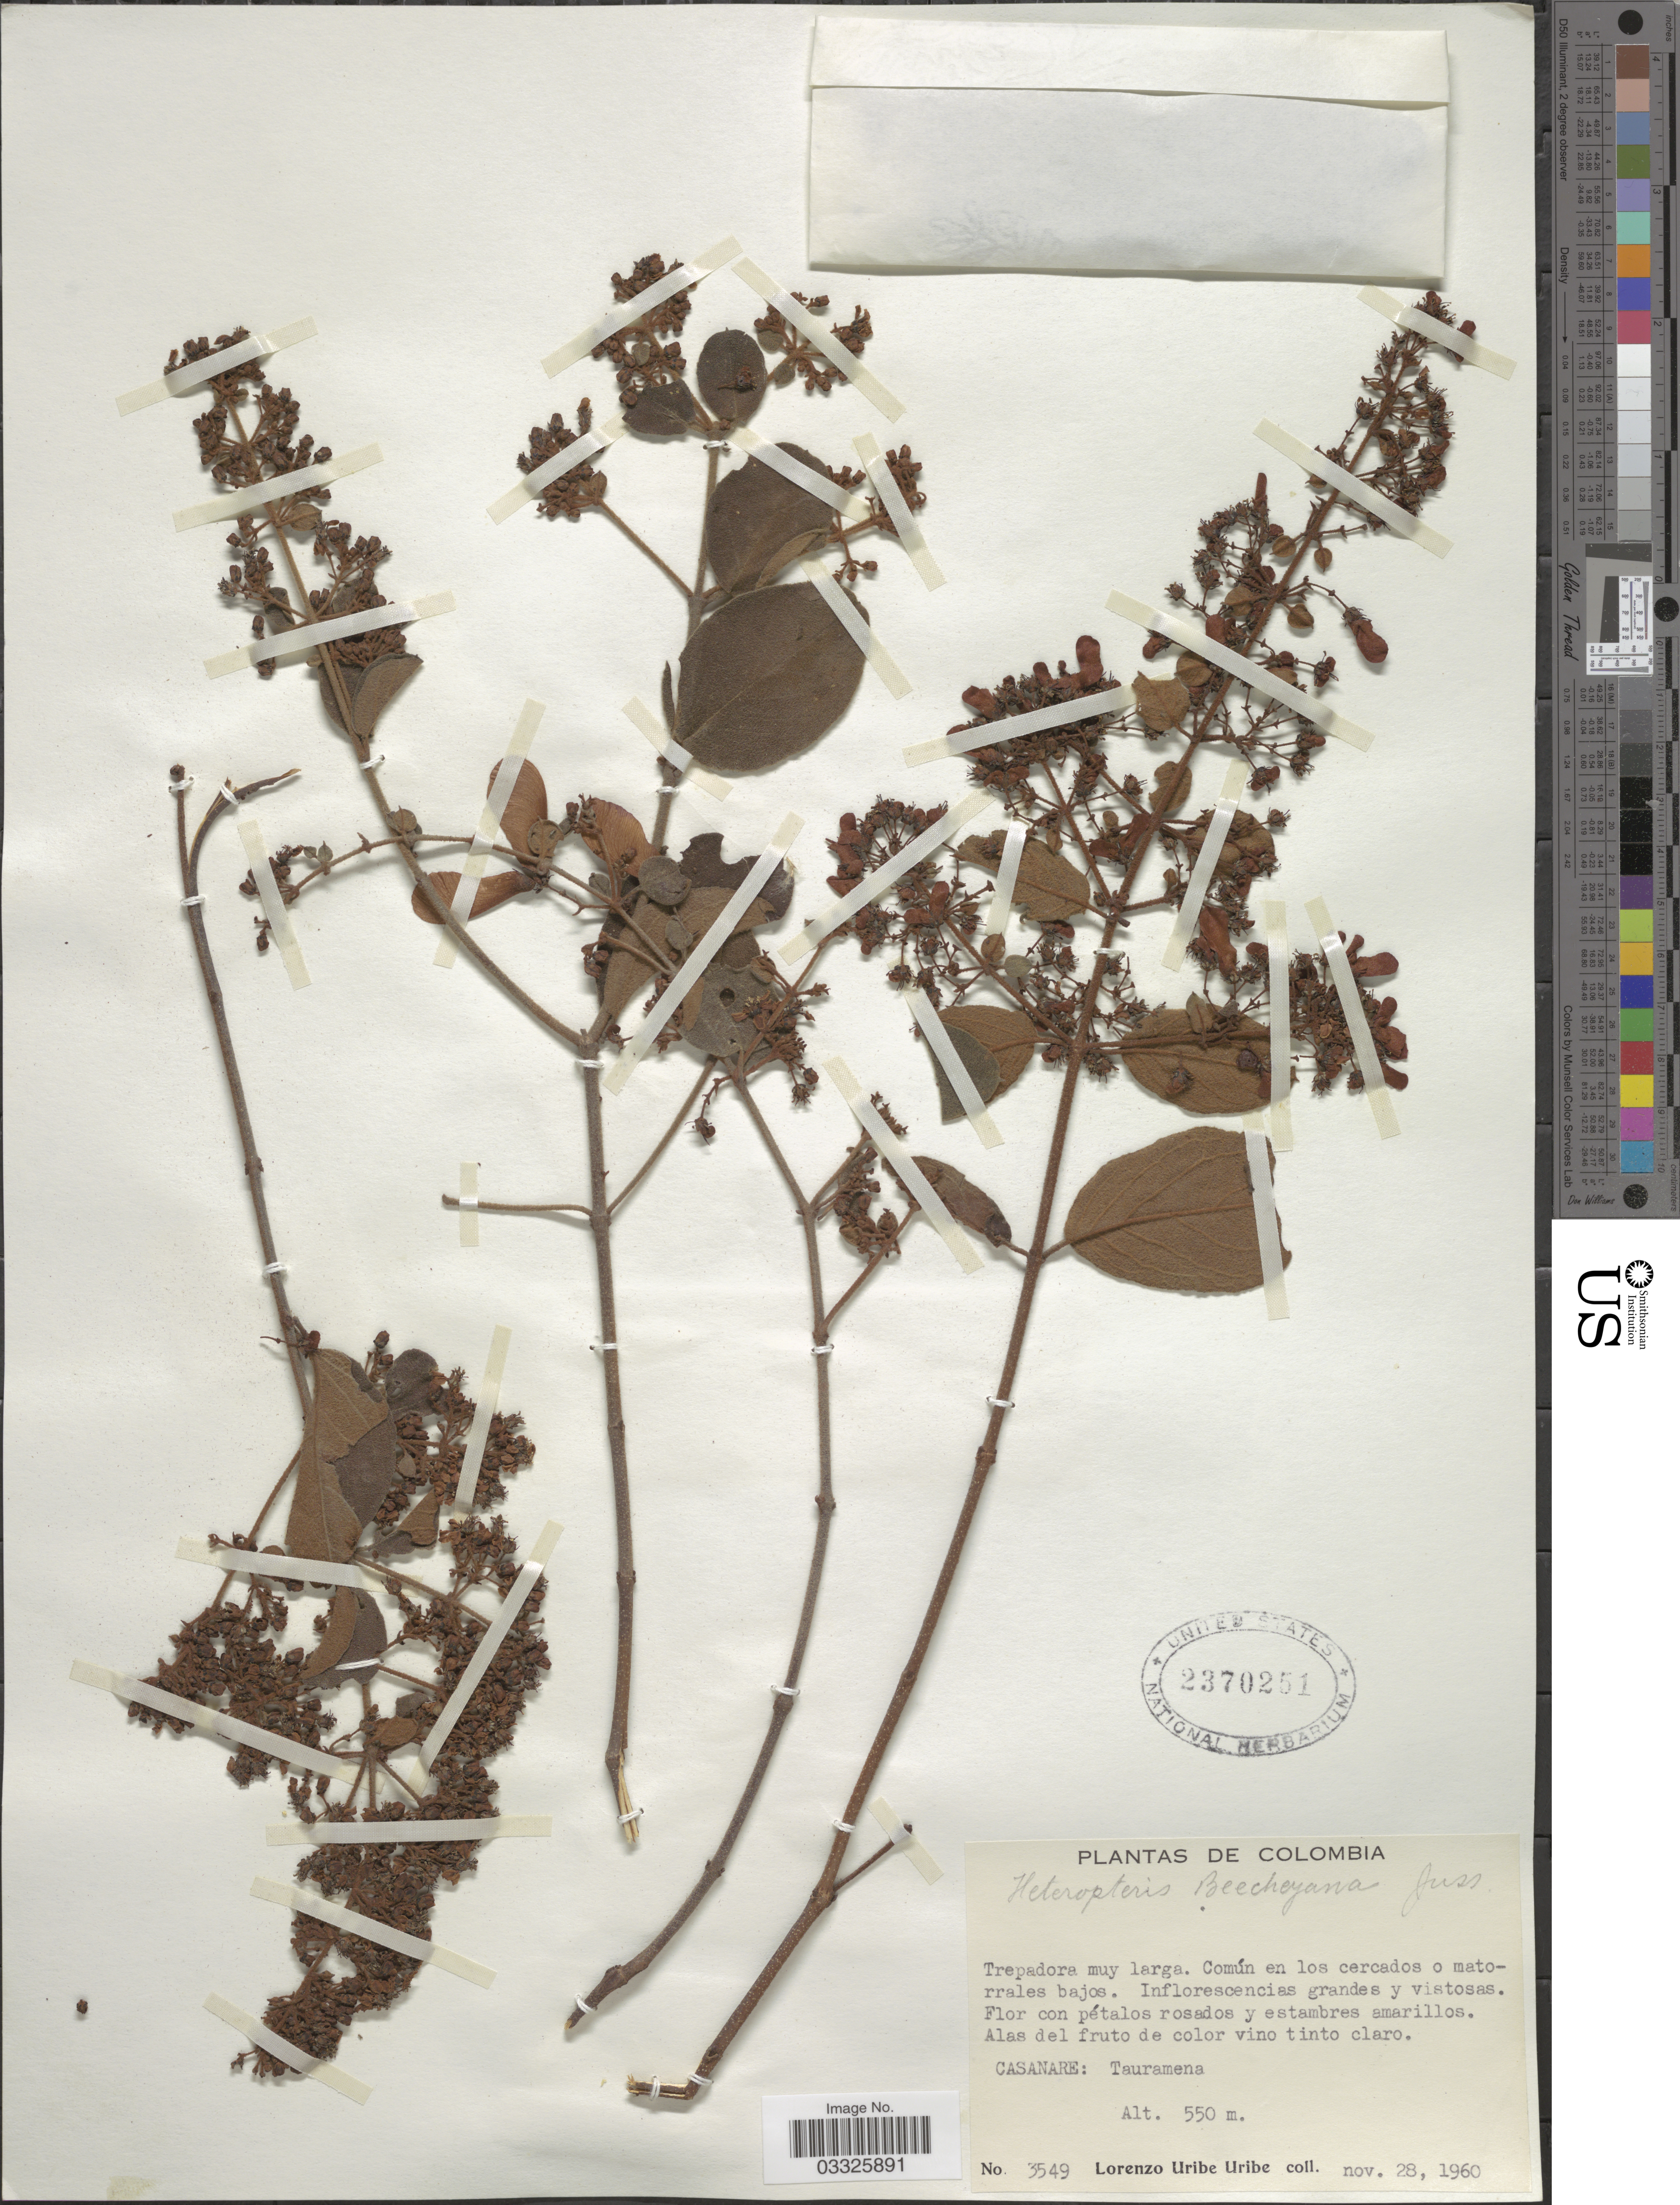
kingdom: Plantae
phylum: Tracheophyta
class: Magnoliopsida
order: Malpighiales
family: Malpighiaceae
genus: Heteropterys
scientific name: Heteropterys beecheyana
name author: A. Juss.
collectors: L. Uribe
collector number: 3549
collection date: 1960-11-28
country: Colombia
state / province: Casanare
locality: Tauramena.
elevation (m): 550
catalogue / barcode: US 2370251